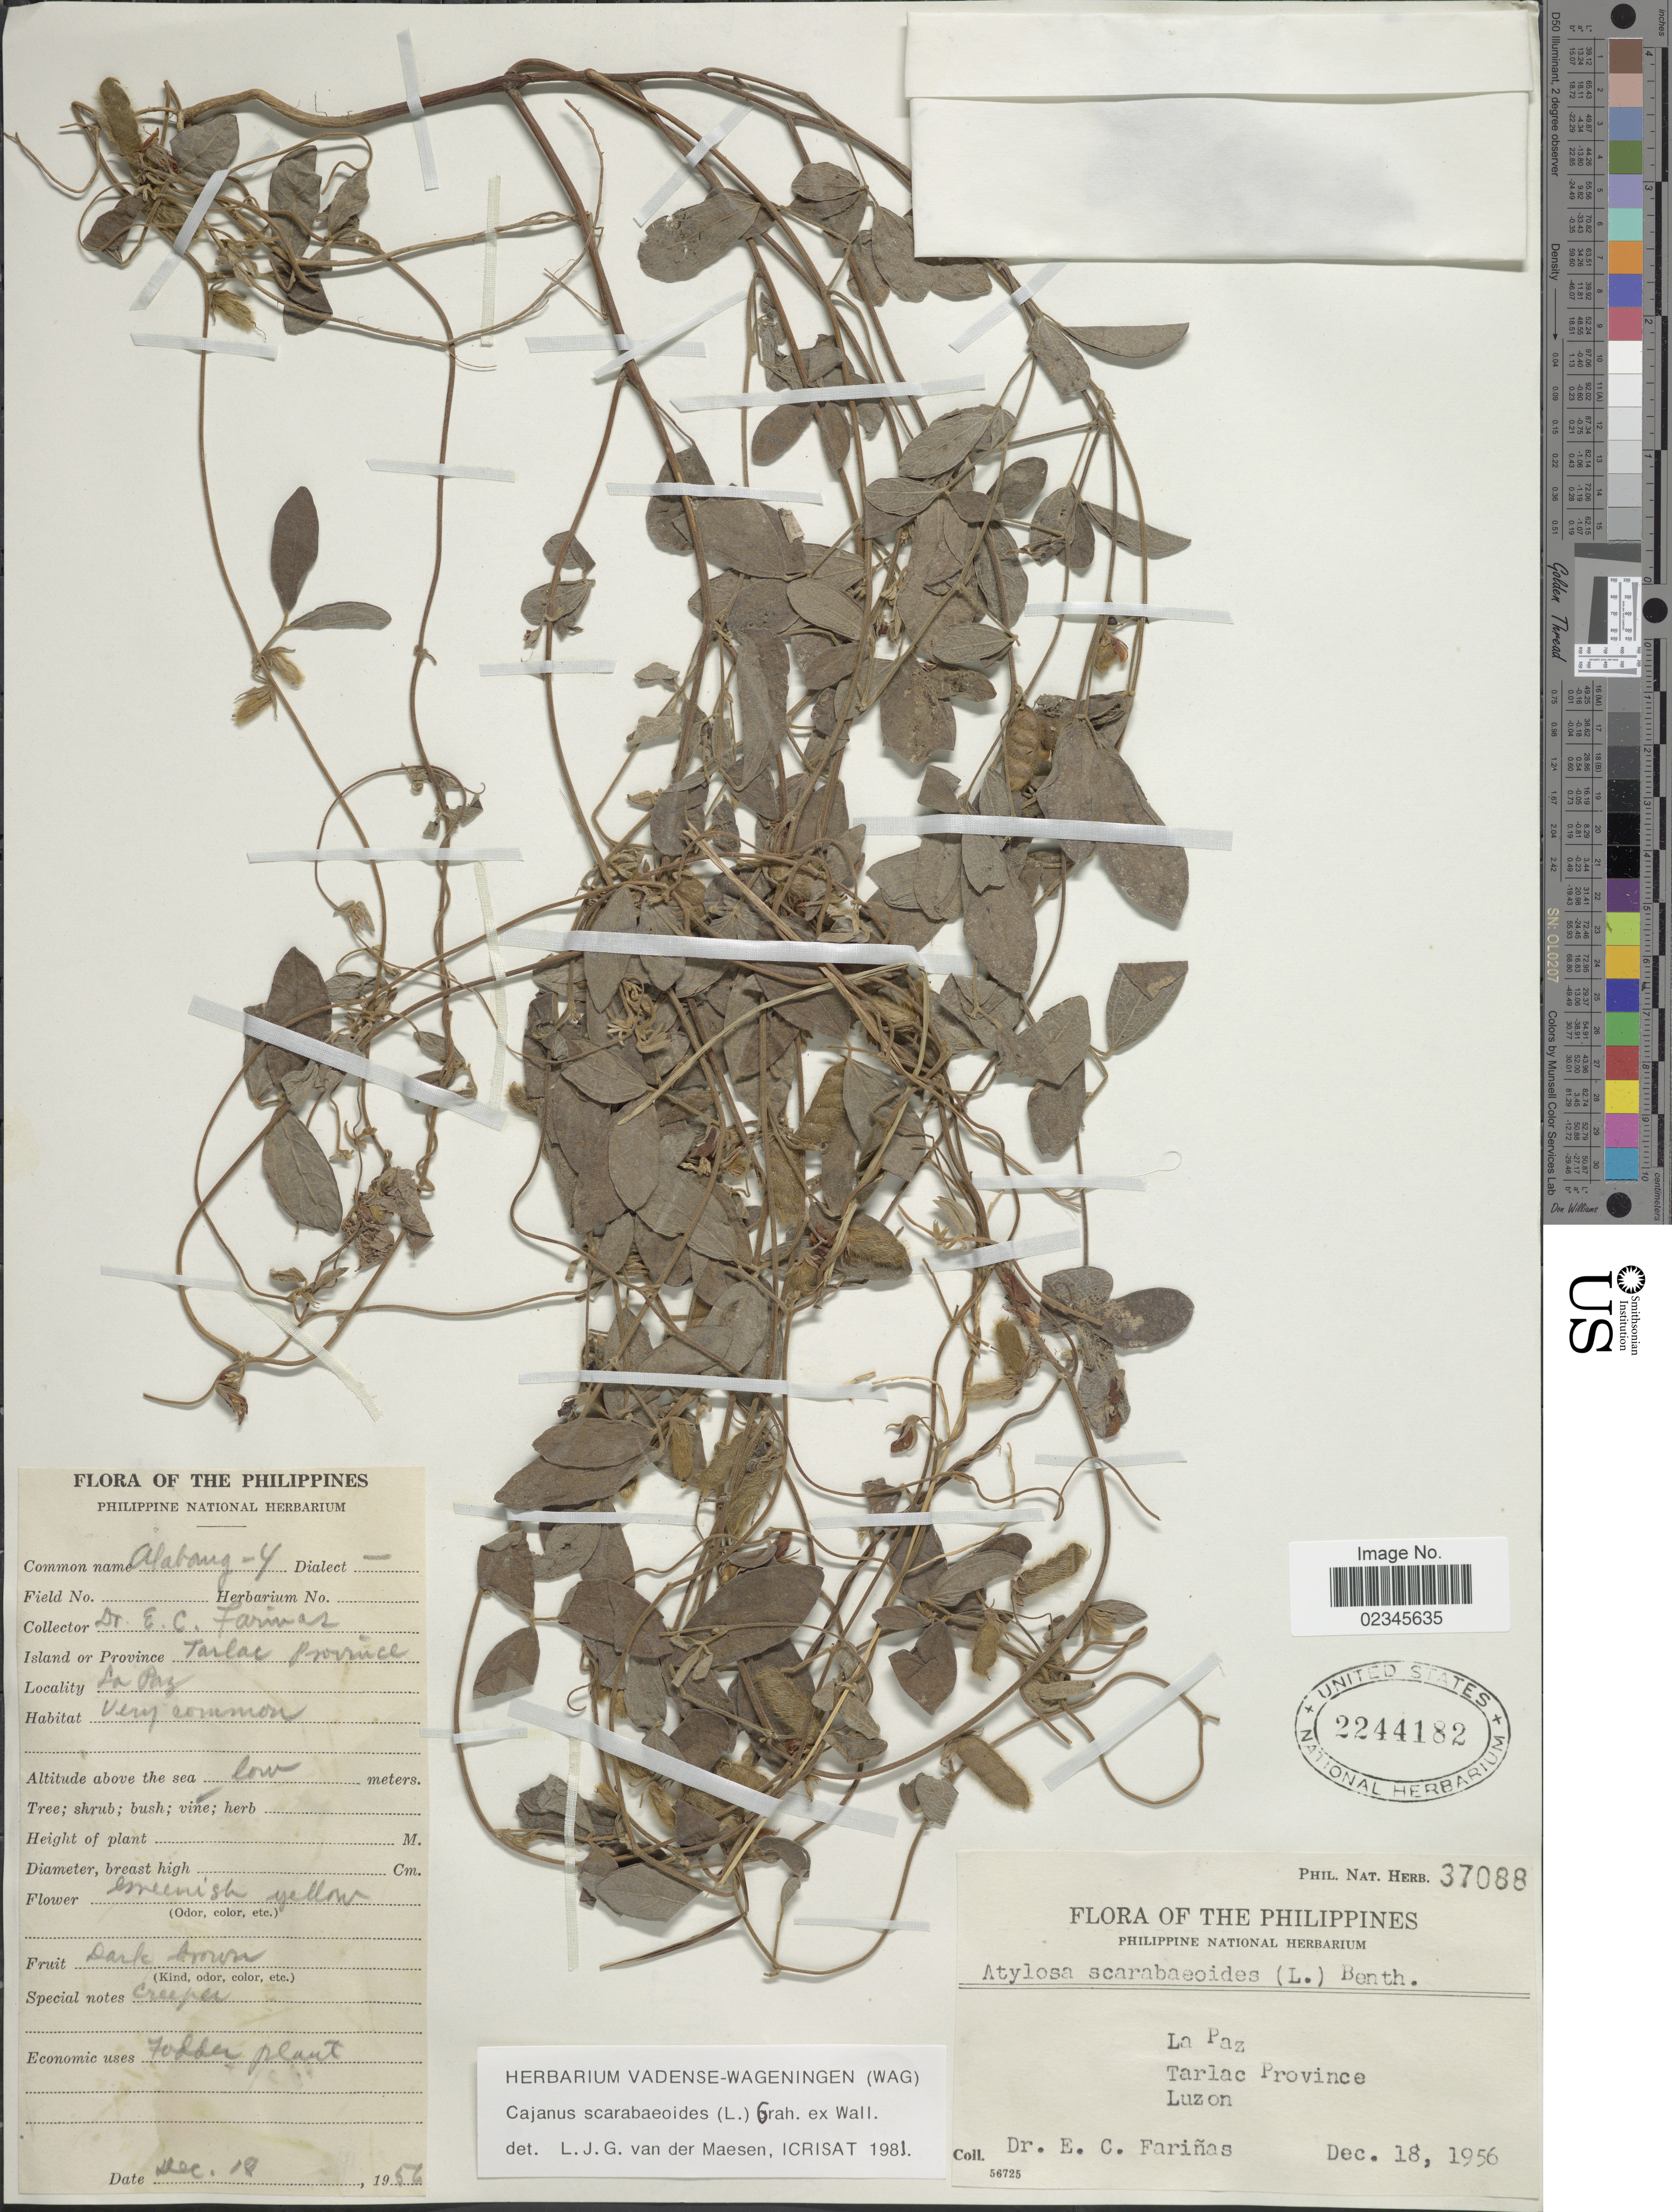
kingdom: Plantae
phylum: Tracheophyta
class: Magnoliopsida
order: Fabales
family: Fabaceae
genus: Cajanus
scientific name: Cajanus scarabaeoides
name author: (L.) Thou. ex Graham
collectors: E. Farinas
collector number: Phil. Nat. Herb. 37088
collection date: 1956-12-18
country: Philippines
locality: La Paz. Tarlac Province. Luzon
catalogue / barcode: US 2244182